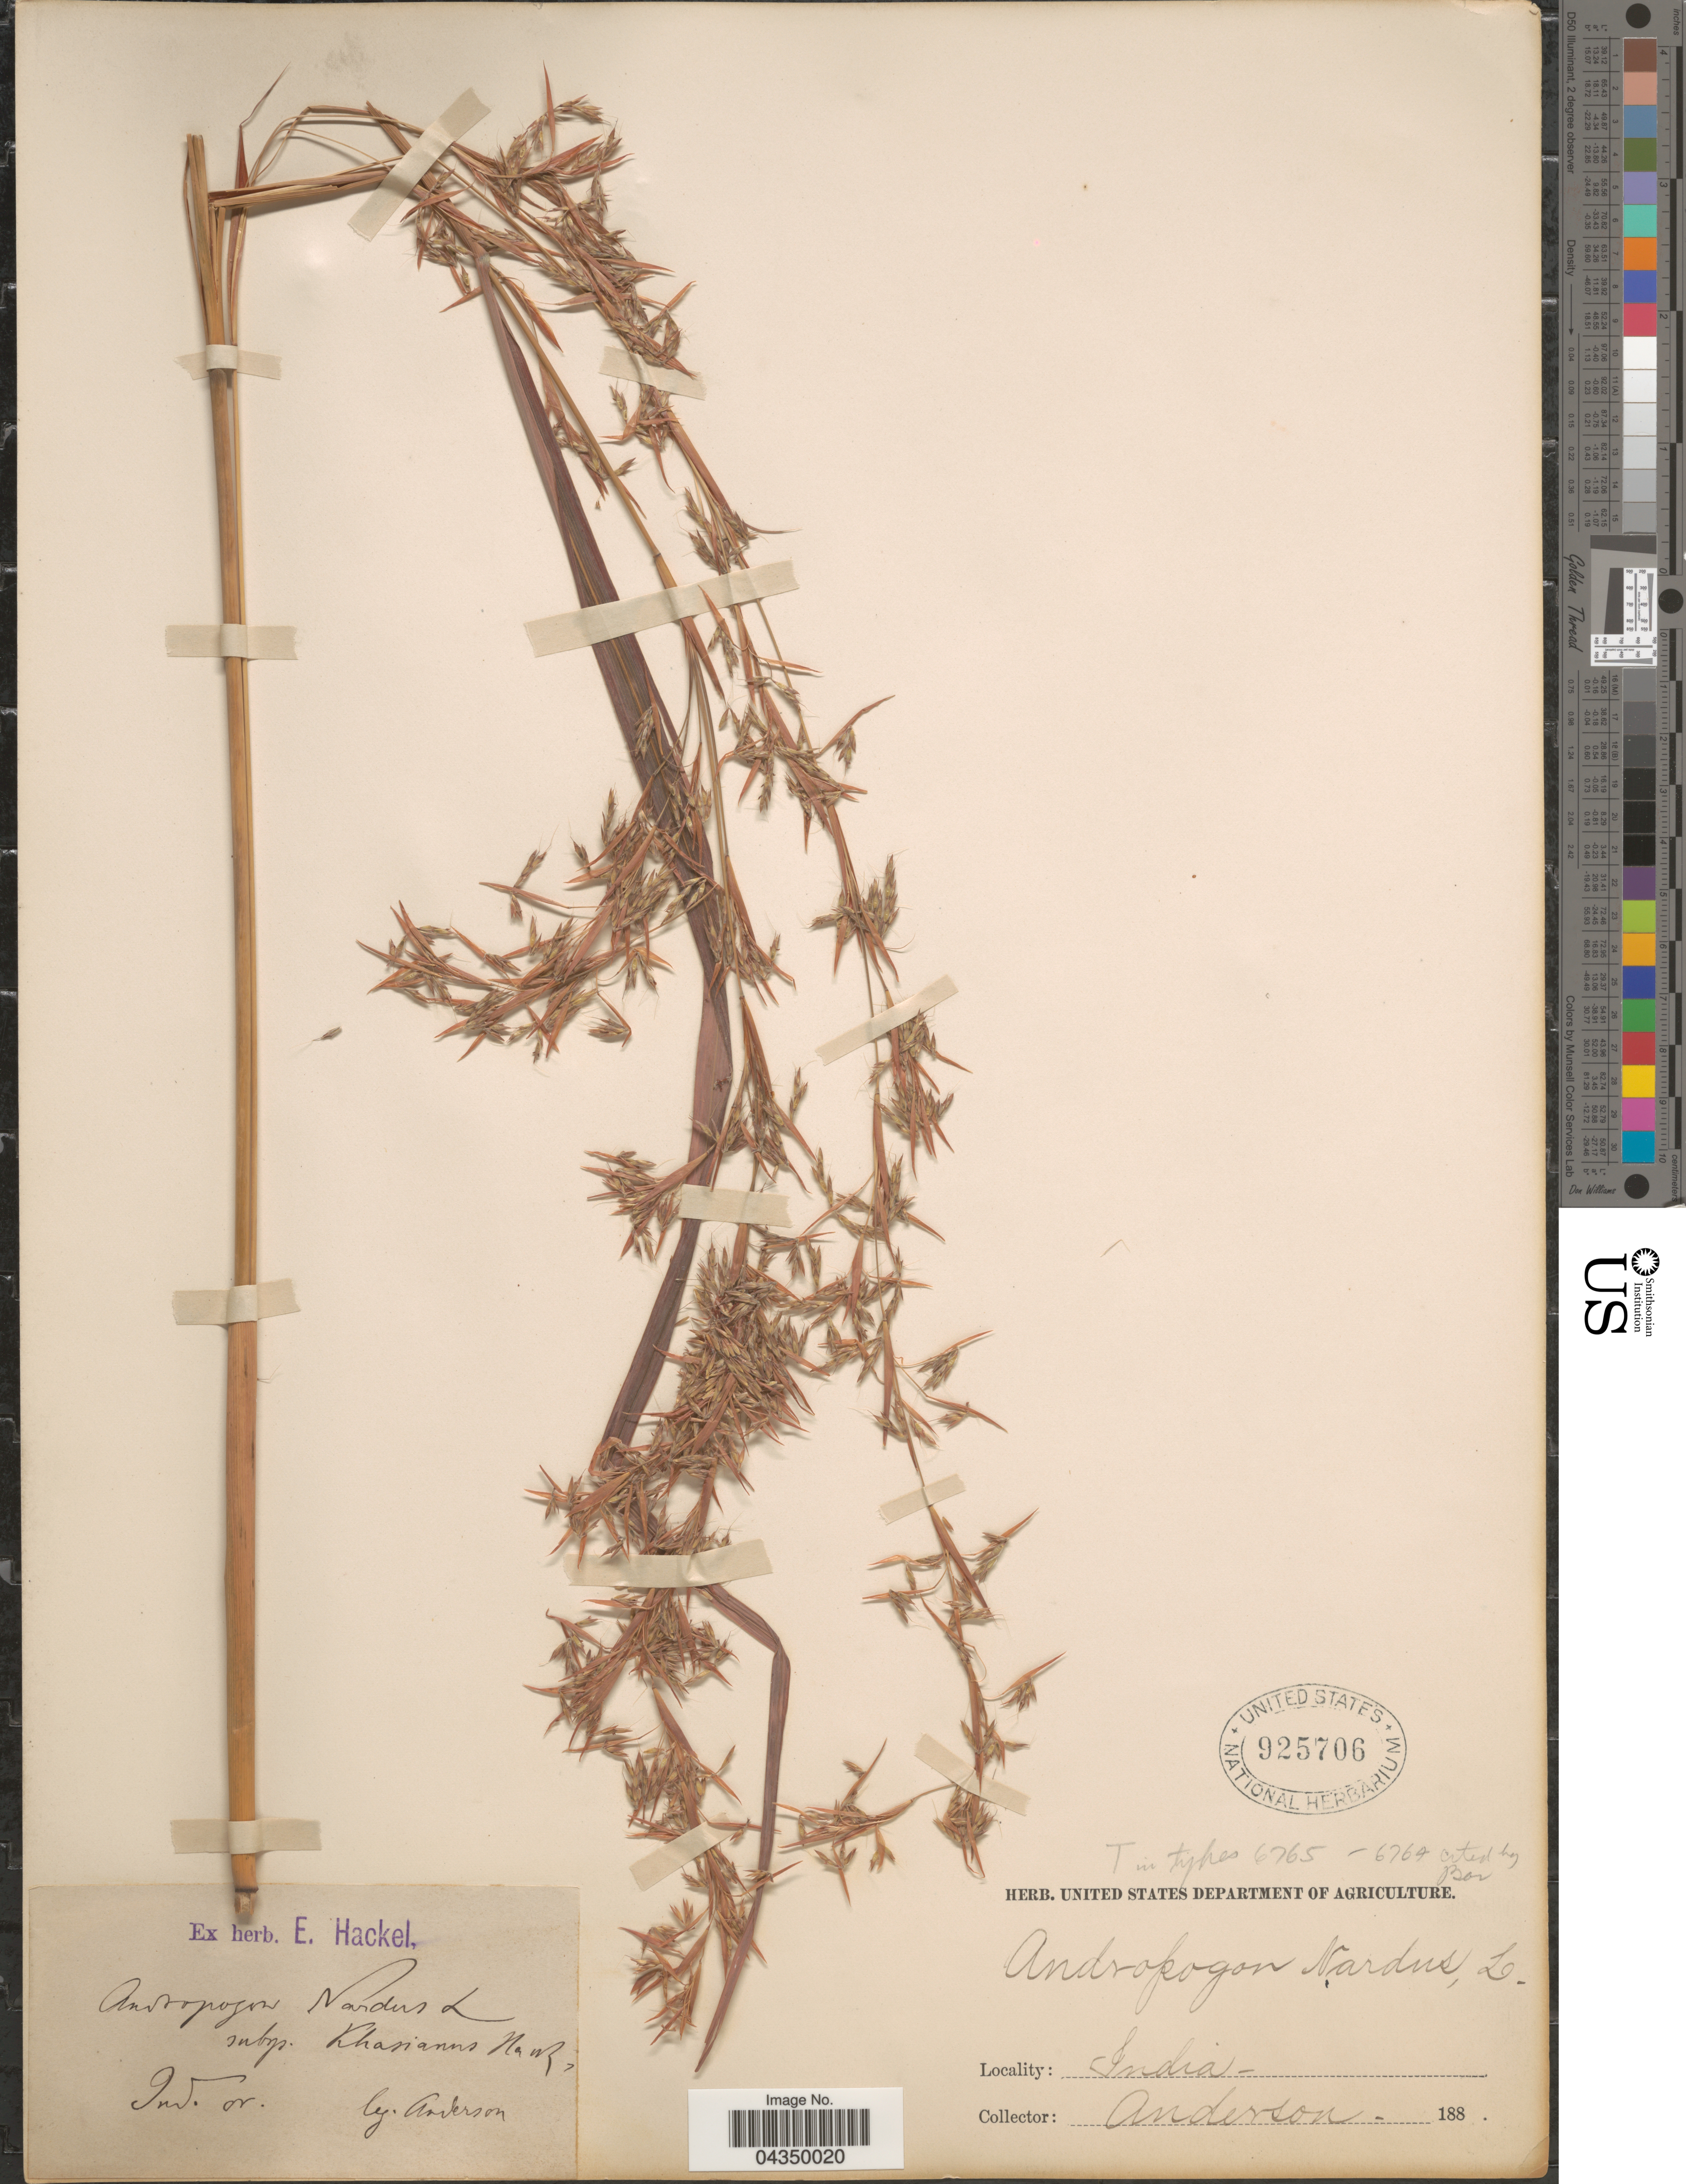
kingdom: Plantae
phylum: Tracheophyta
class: Liliopsida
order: Poales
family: Poaceae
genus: Cymbopogon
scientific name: Cymbopogon khasianus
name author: (Hack.) Stapf ex Bor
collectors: -- Anderson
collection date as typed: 188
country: India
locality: Ind. or.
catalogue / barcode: US 925706